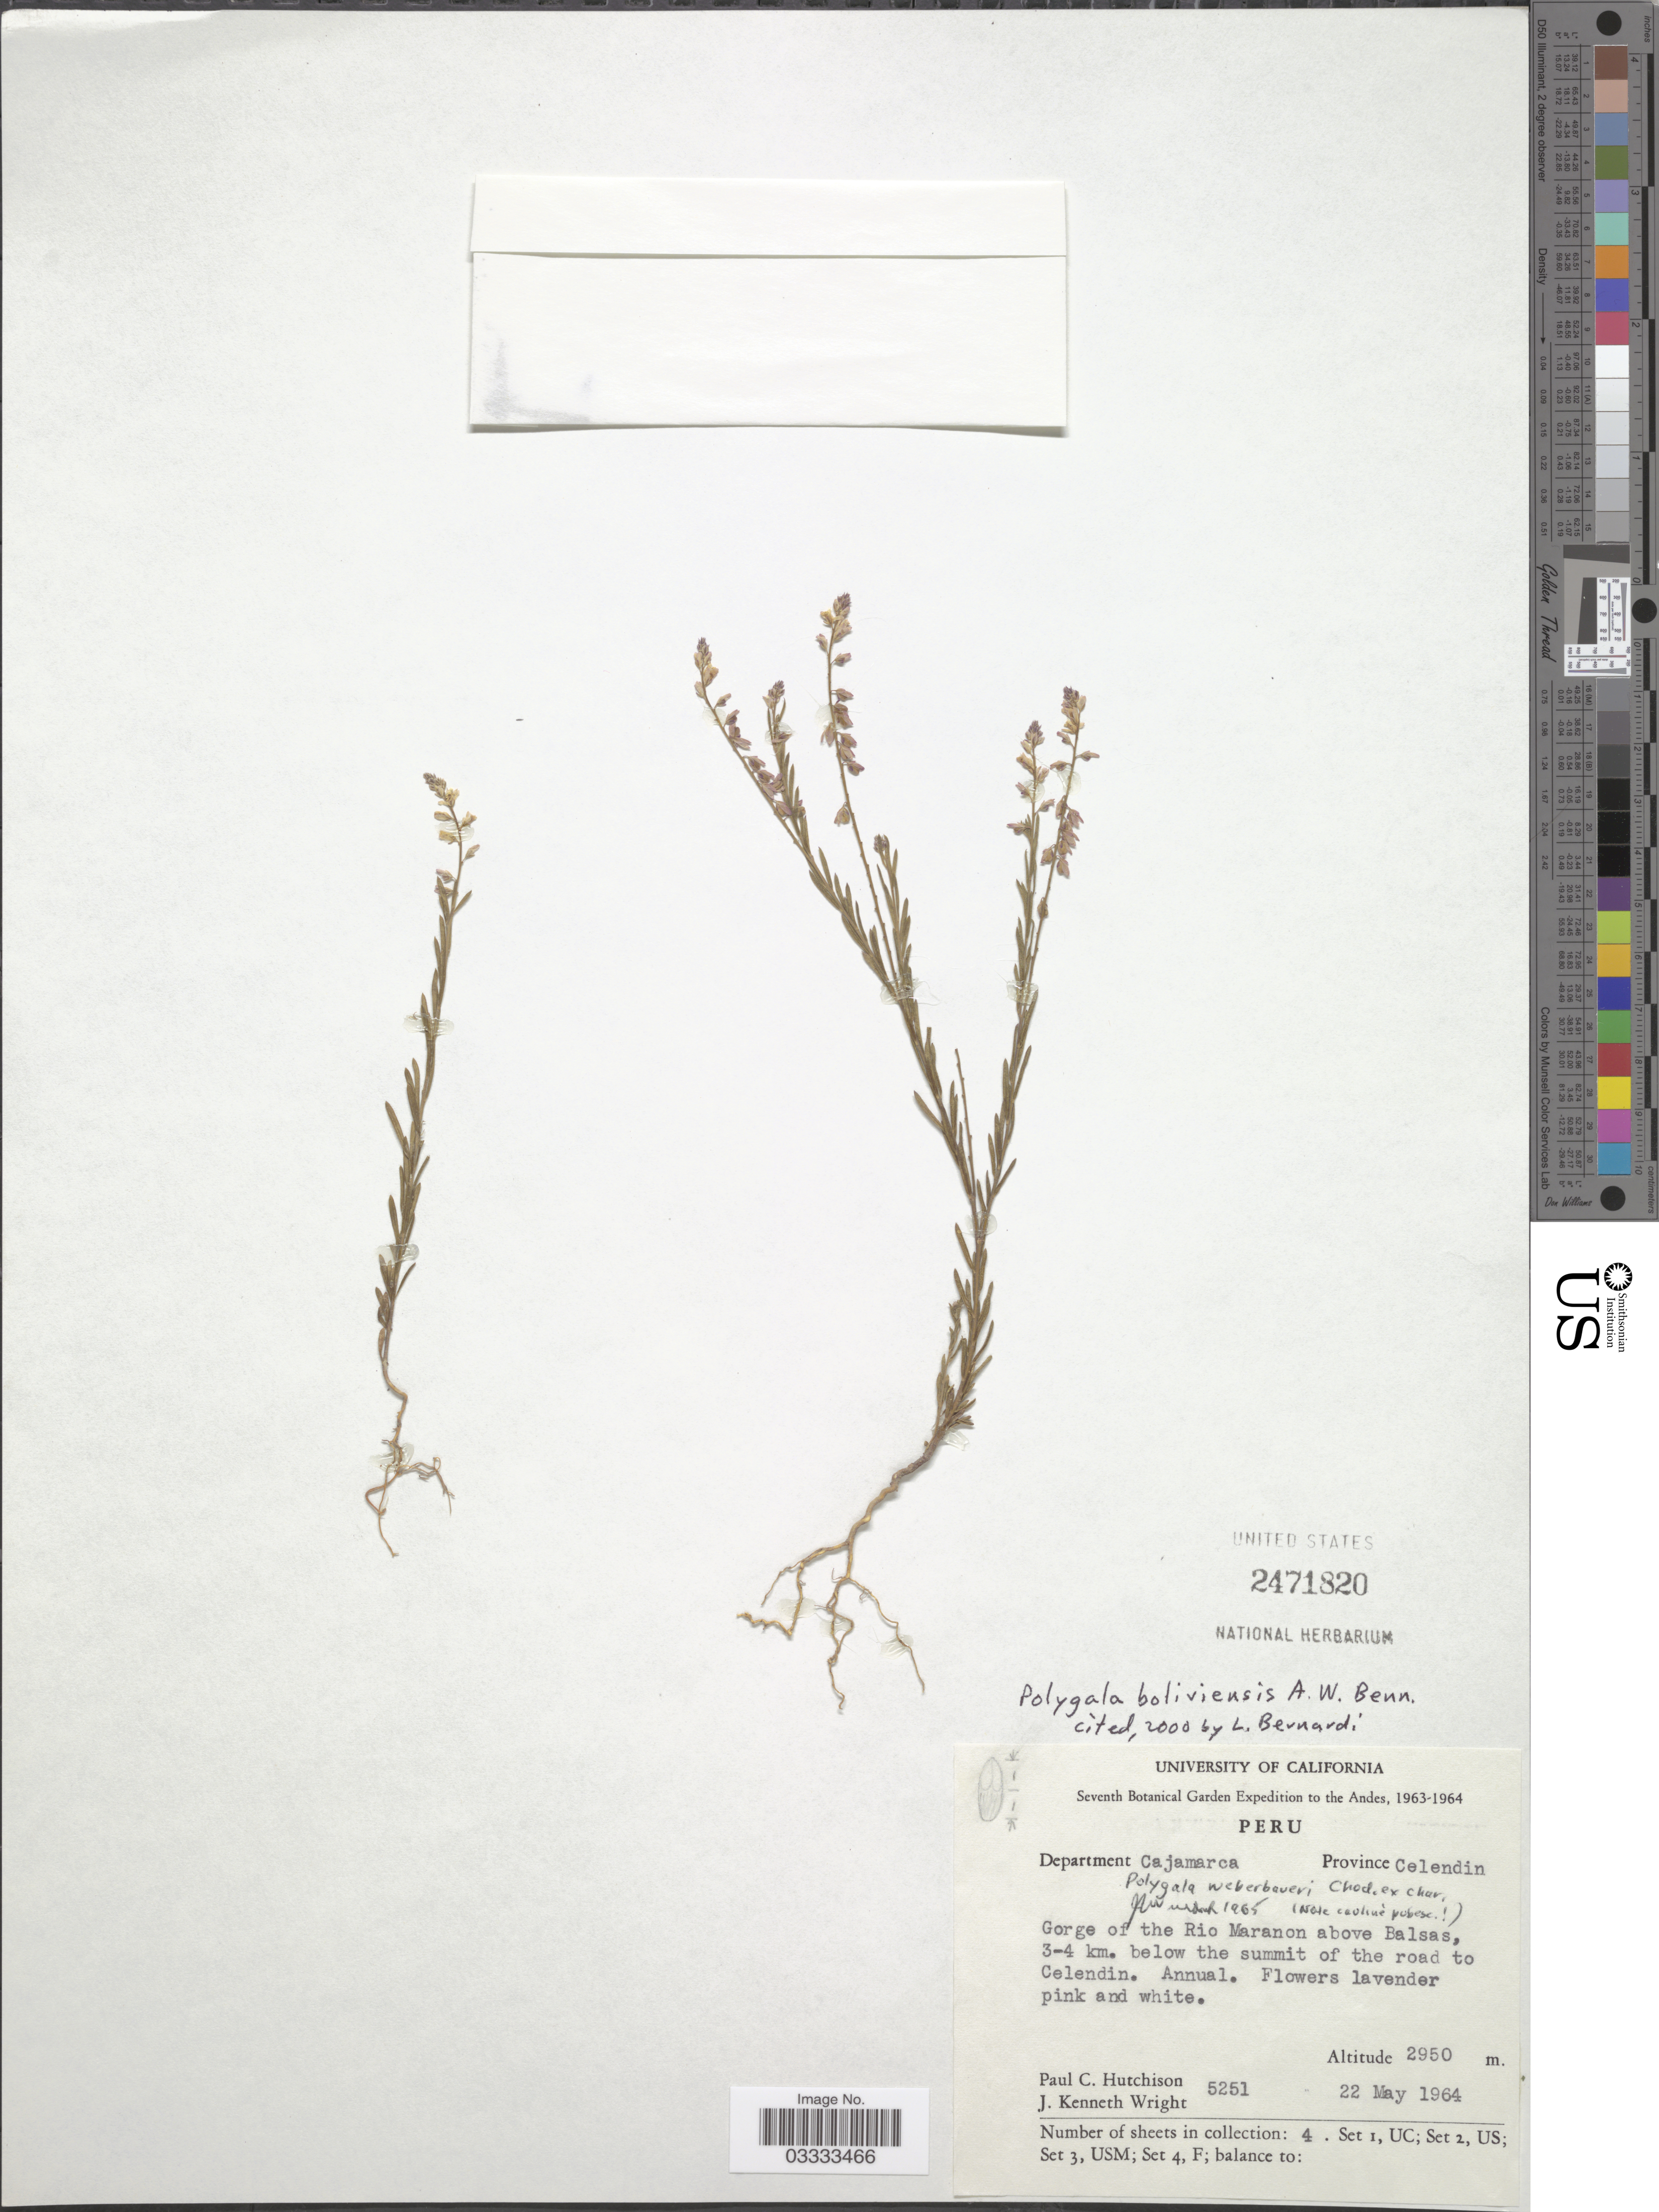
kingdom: Plantae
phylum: Tracheophyta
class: Magnoliopsida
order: Fabales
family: Polygalaceae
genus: Polygala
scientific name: Polygala boliviensis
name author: A.W. Benn.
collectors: P. C. Hutchison & J. K. Wright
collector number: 5251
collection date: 1964-05-22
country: Peru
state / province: Cajamarca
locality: Andes. Department Cajamarca, Province Celendin. Gorge of the Rio Maranon above Balsas, 3-4 km. below the summit of the road to Celendin.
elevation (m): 2950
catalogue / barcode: US 2471820